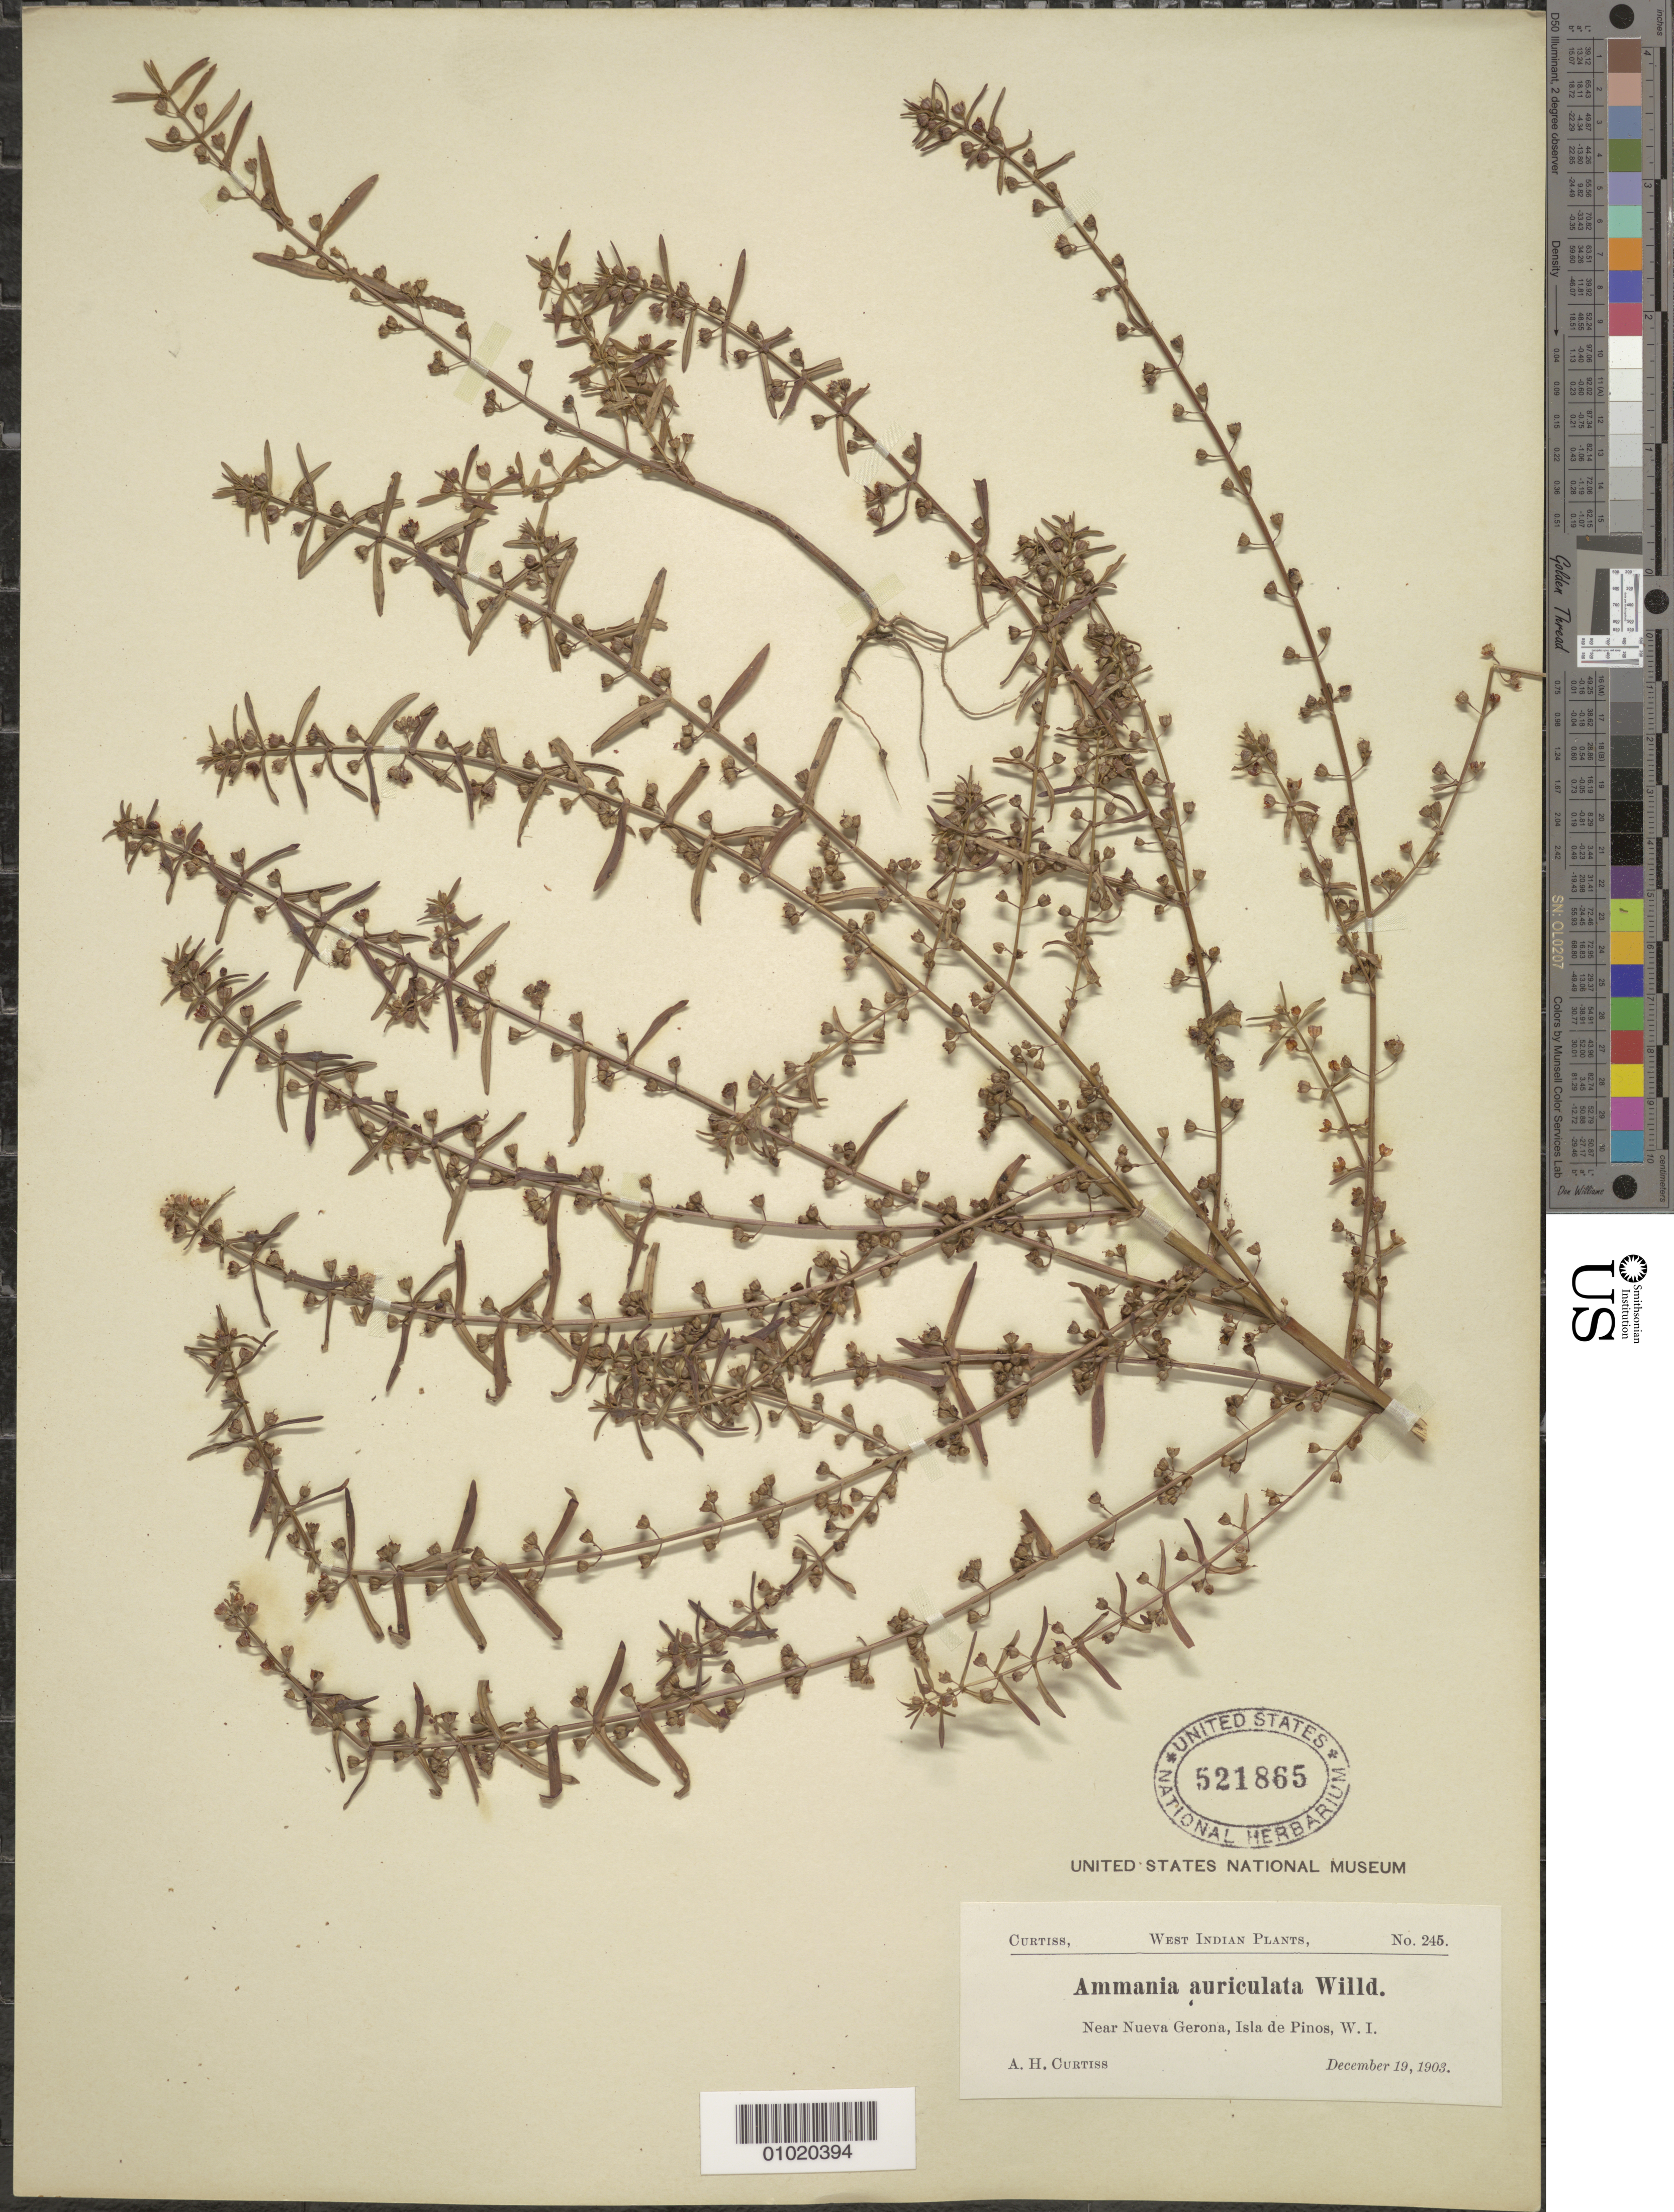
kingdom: Plantae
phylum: Tracheophyta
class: Magnoliopsida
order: Myrtales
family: Lythraceae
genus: Ammannia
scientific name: Ammannia auriculata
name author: Willd.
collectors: A. H. Curtiss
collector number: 245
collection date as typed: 19 Dec 1903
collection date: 1903-12-19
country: Cuba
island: Isla de la Juventud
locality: Isle of Pines, Near Nueva Gerona, Isla de Pinos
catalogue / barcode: US 521865